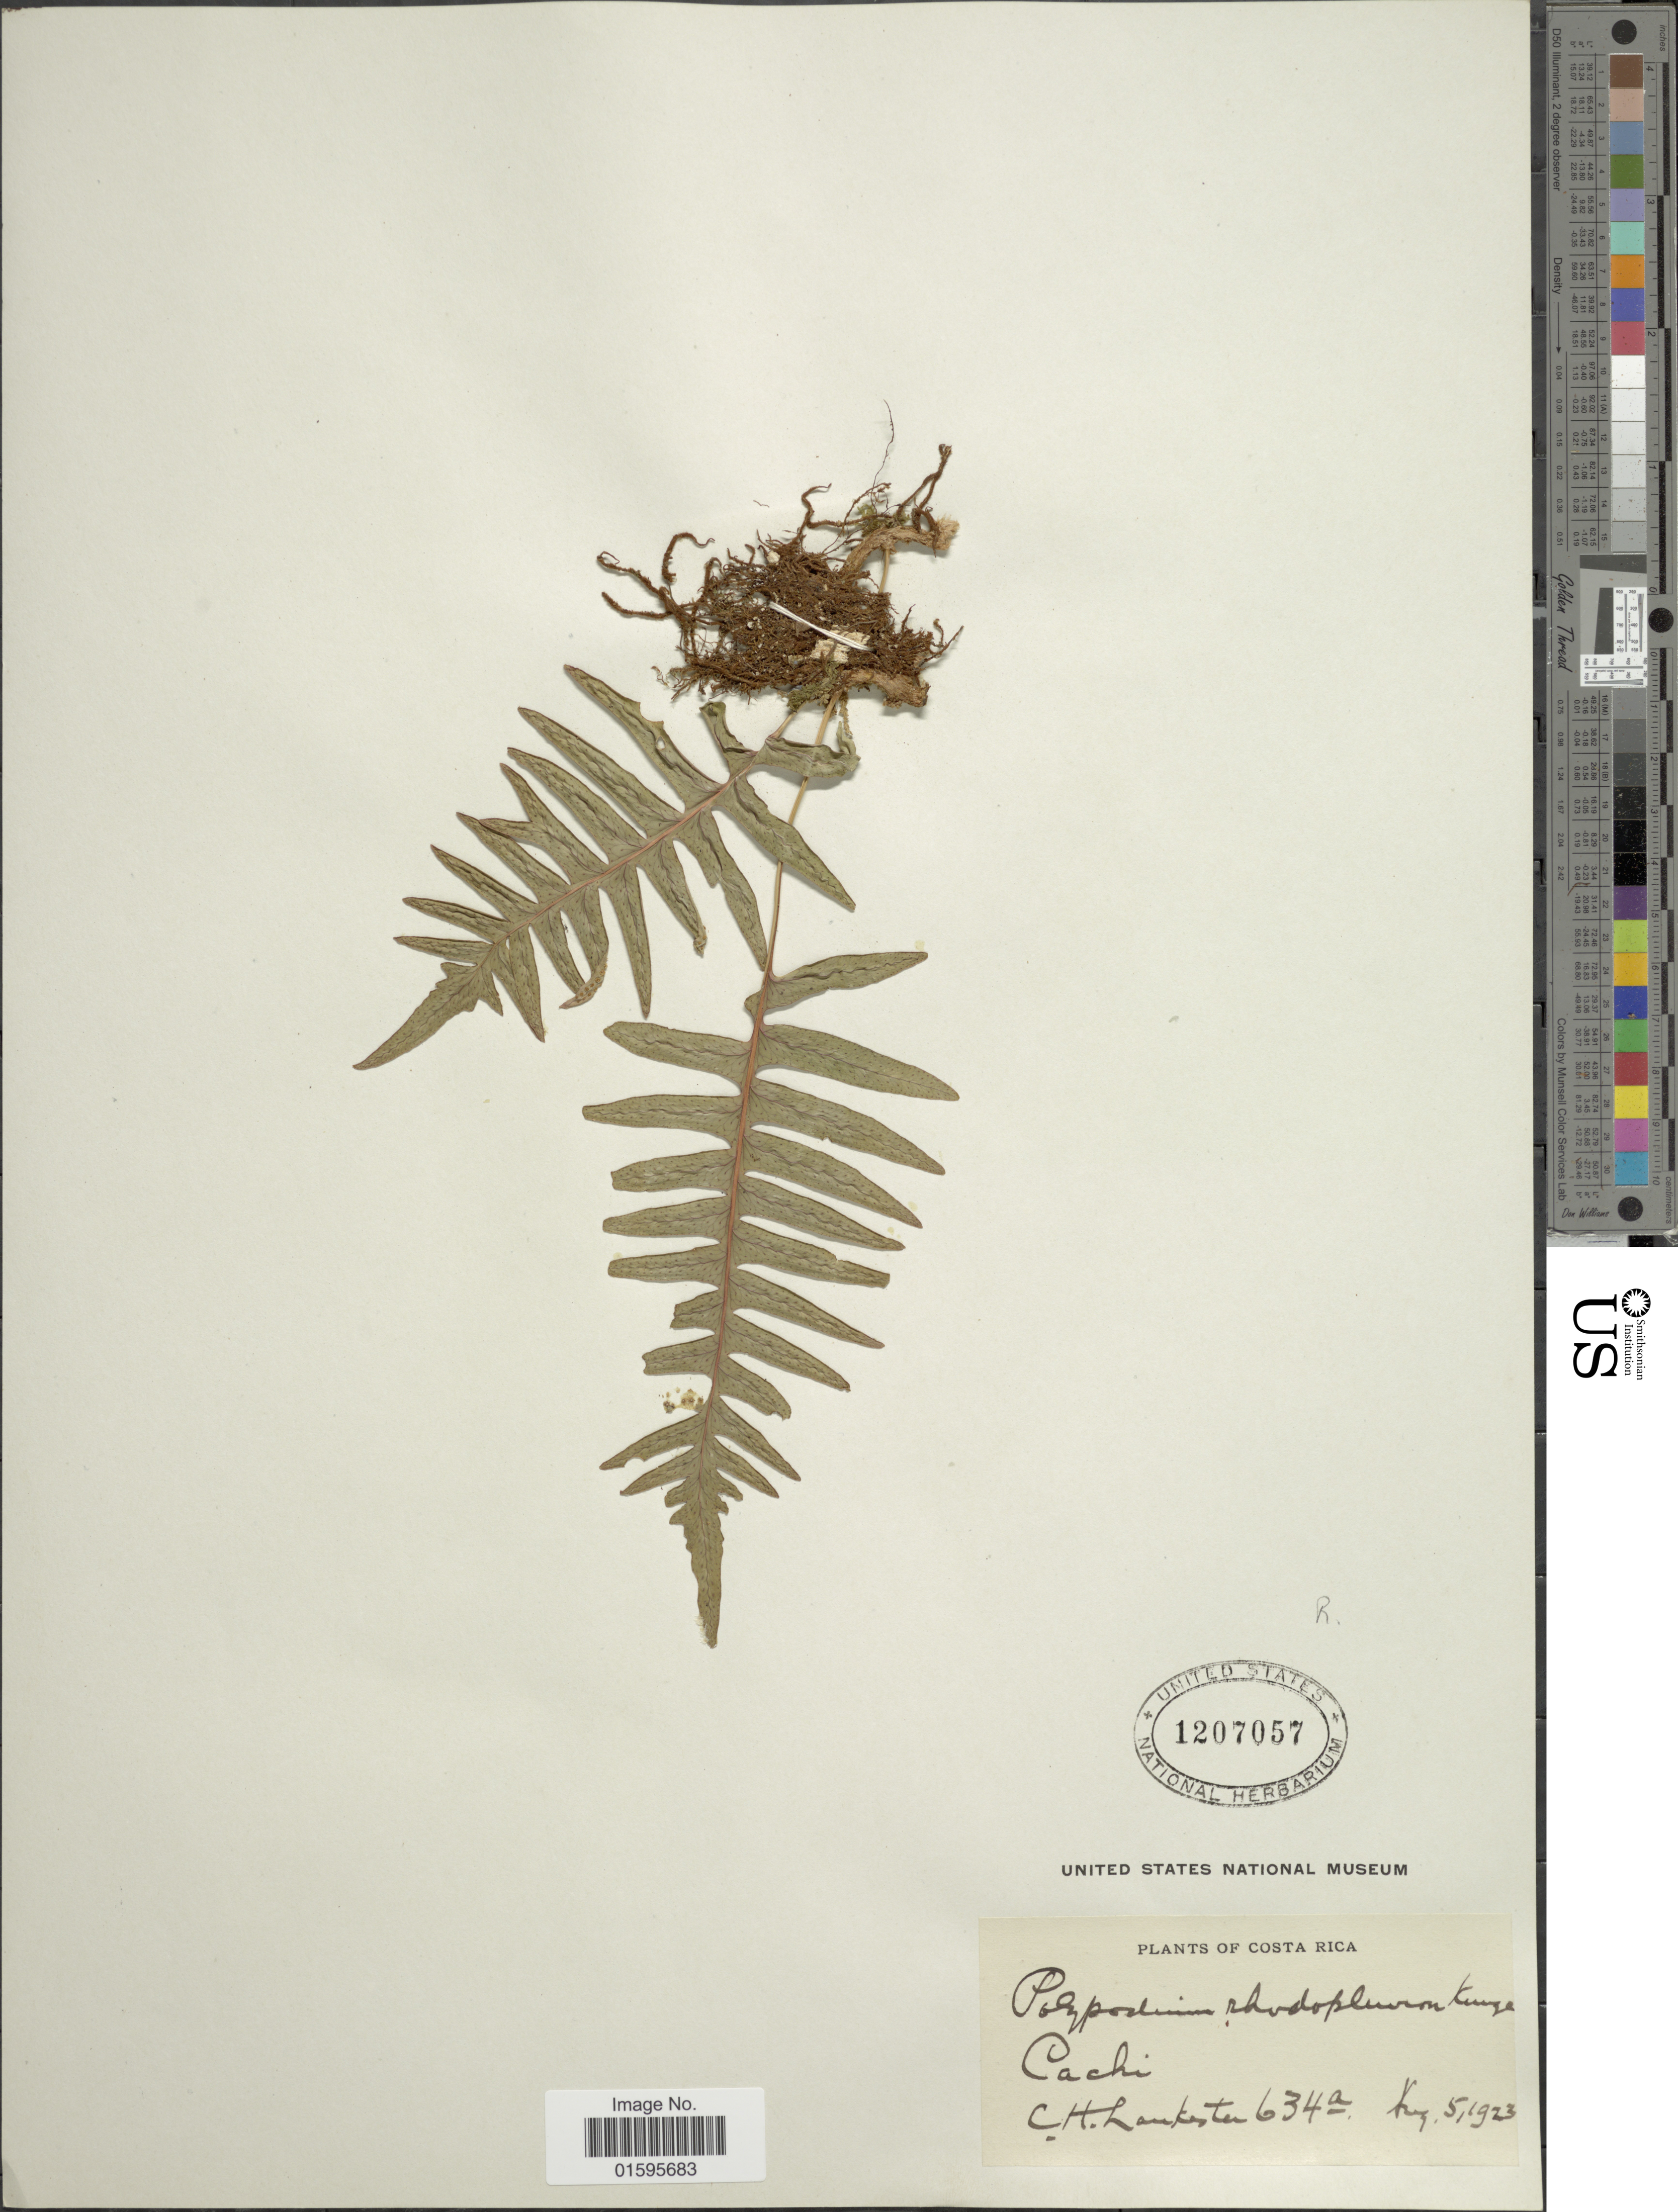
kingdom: Plantae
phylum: Tracheophyta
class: Polypodiopsida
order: Polypodiales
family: Polypodiaceae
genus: Polypodium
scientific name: Polypodium rhodopleuron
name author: Kunze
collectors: C. H. Lankester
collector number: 634a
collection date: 1923-08-05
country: Costa Rica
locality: Cachi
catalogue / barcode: US 1207057